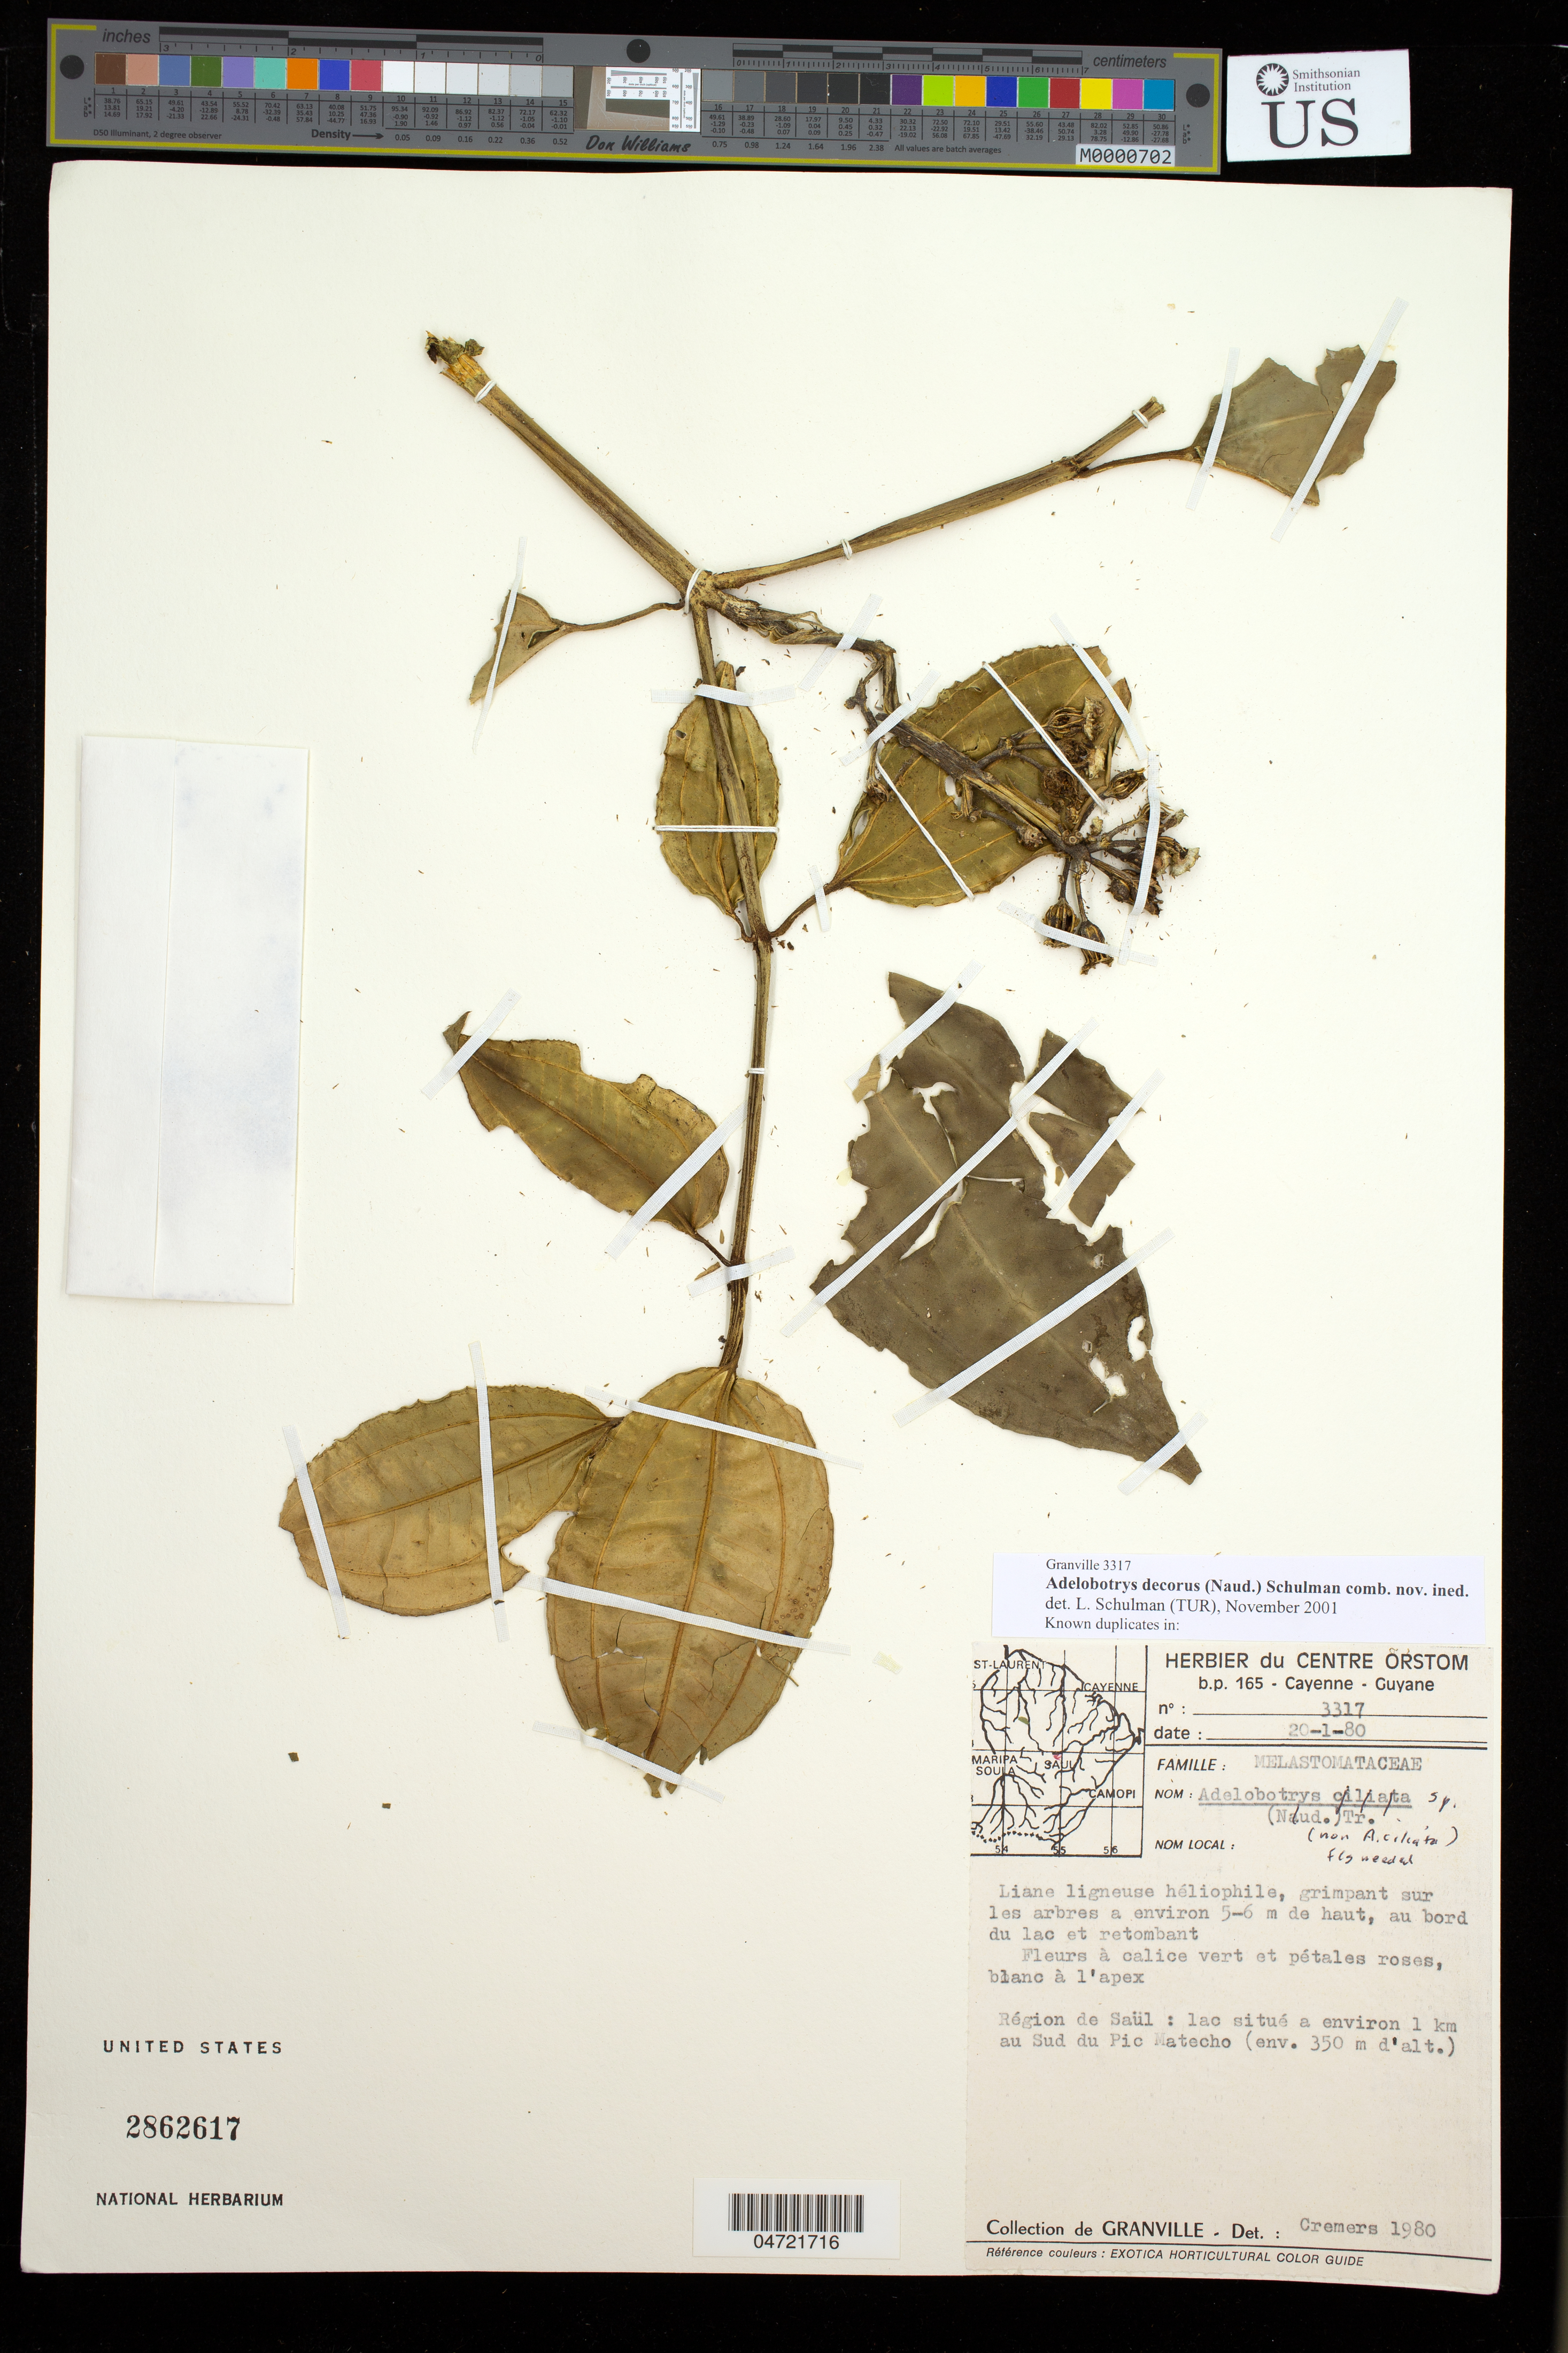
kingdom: Plantae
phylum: Tracheophyta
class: Magnoliopsida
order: Myrtales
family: Melastomataceae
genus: Adelobotrys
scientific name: Adelobotrys sp. nov.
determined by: Schulman, Leif, (TUR), University of Turku (FINLAND)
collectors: J.-J. de Granville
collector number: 3317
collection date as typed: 20-Jan-80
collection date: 1980-01-20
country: French Guiana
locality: Saül, 1 km Sud du Pic Matecho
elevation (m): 350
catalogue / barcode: US 2862617